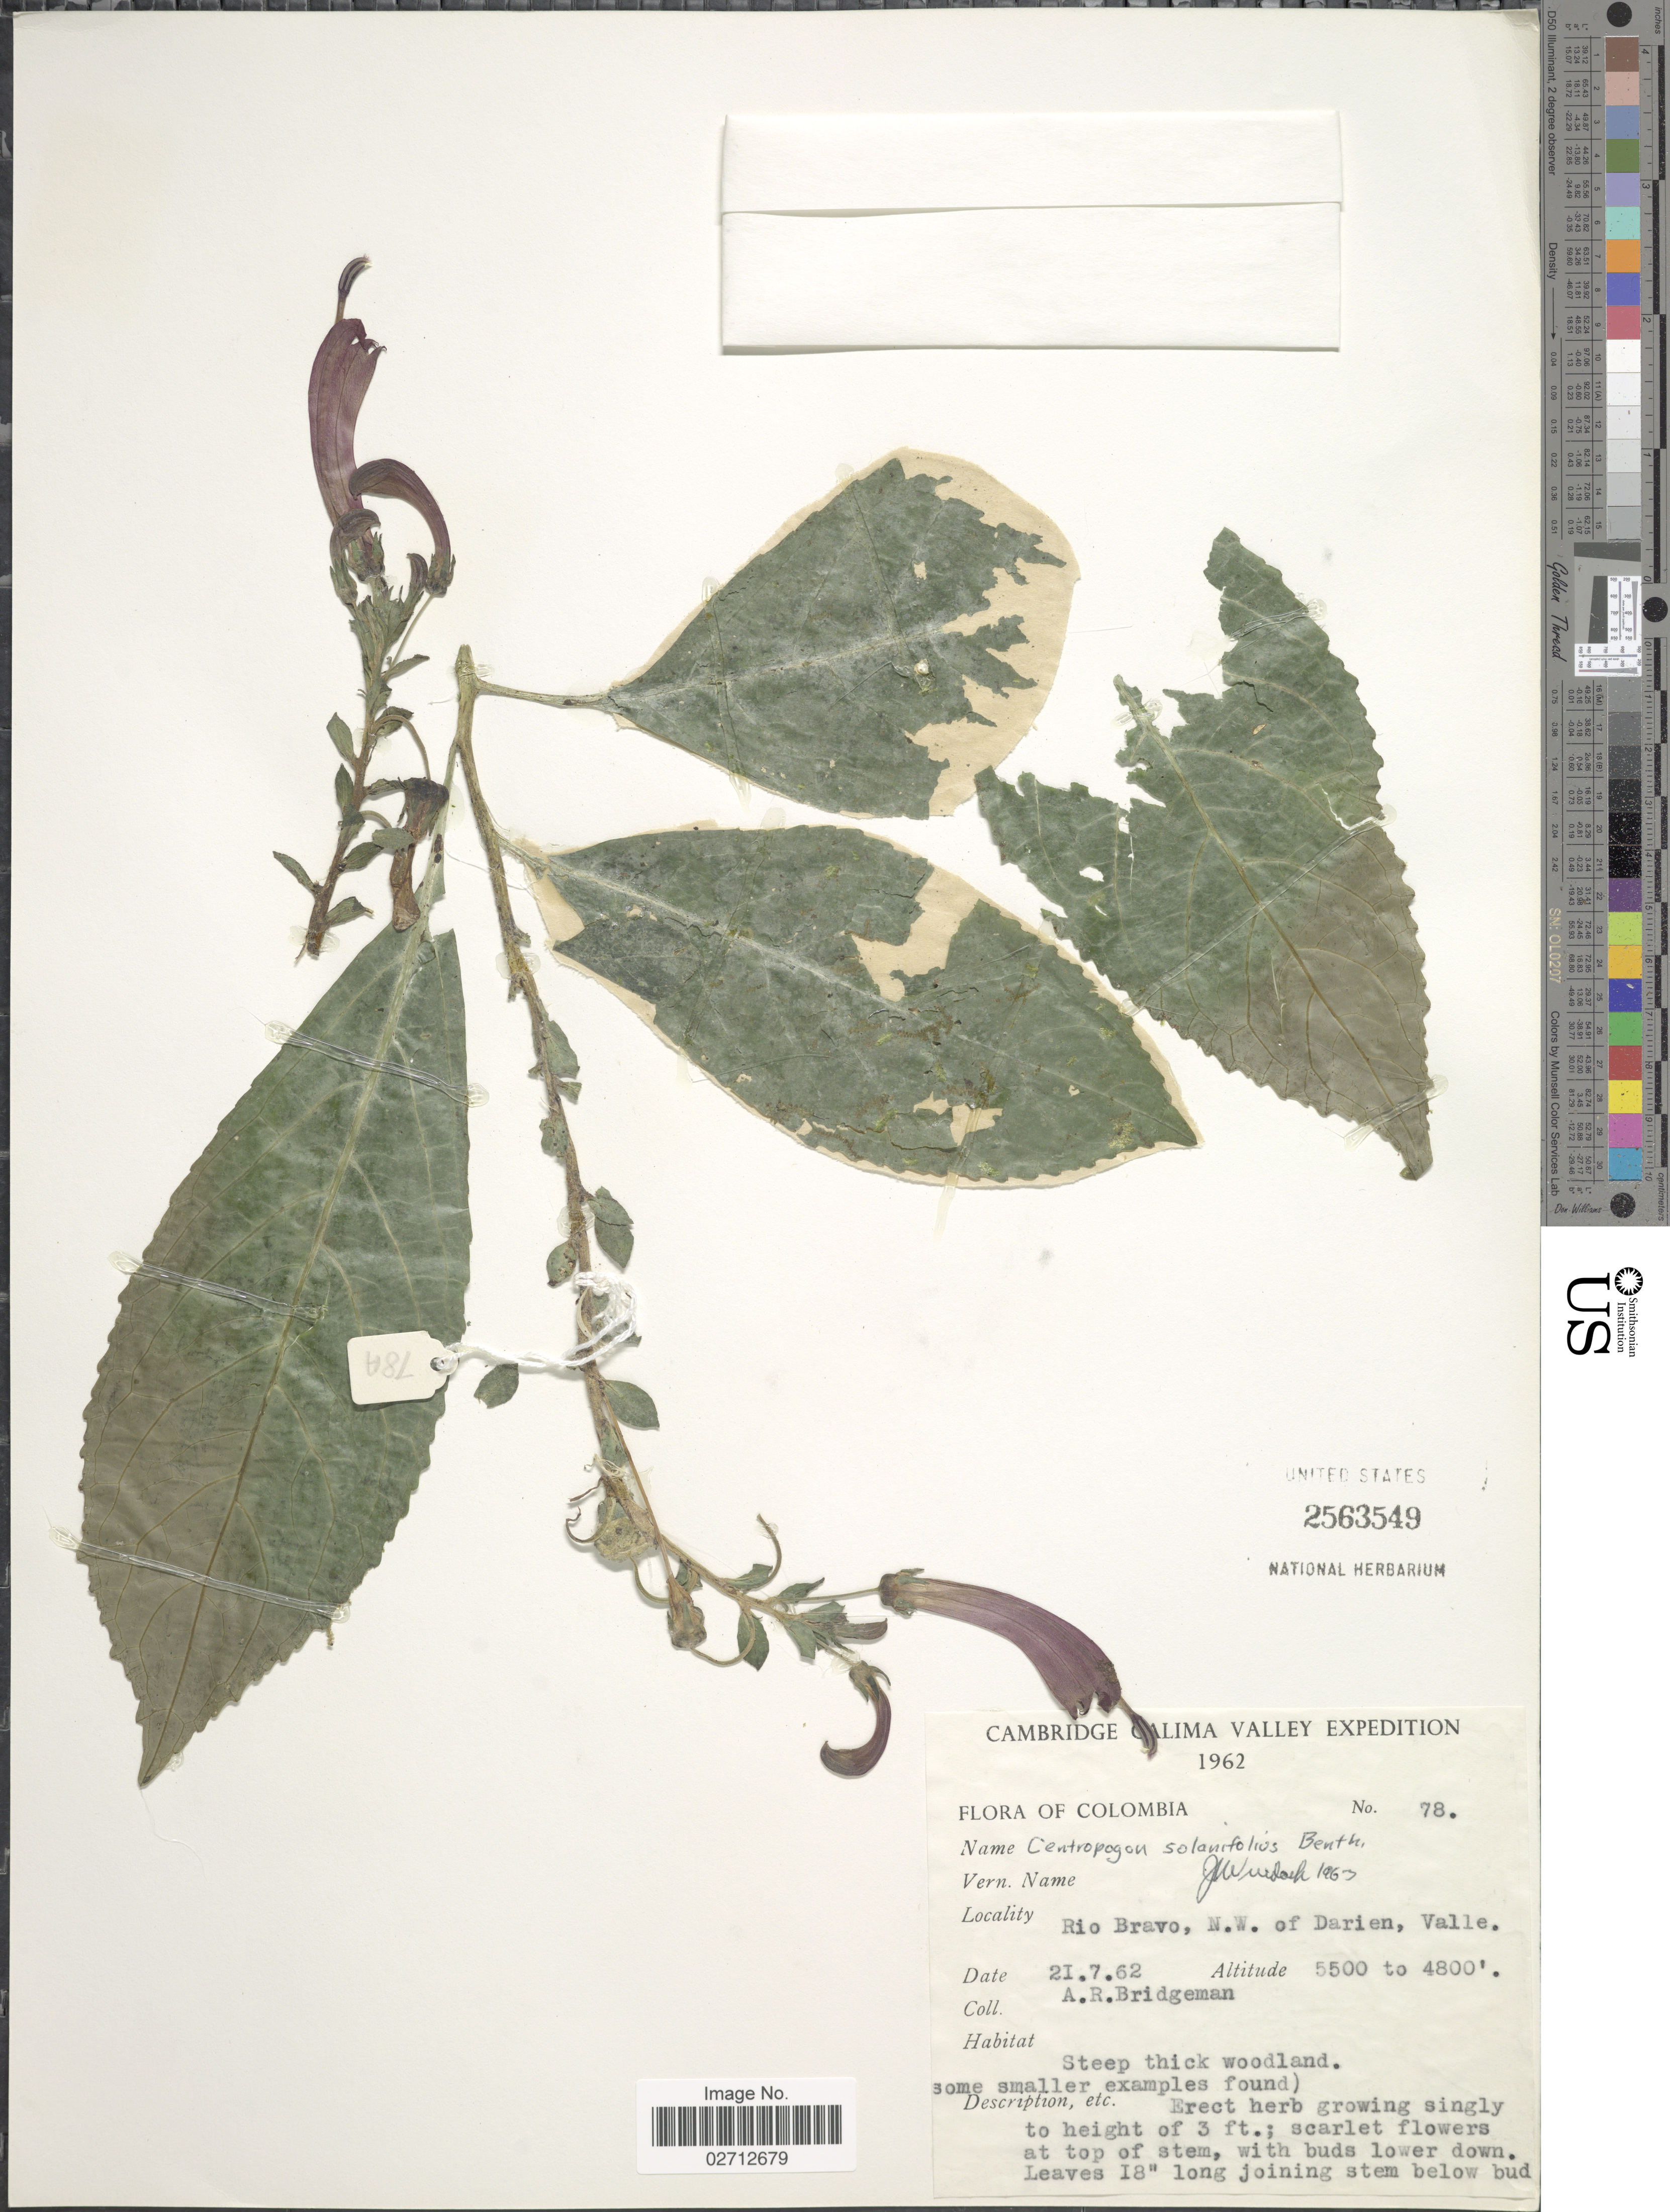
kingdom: Plantae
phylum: Tracheophyta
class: Magnoliopsida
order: Asterales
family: Campanulaceae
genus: Centropogon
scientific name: Centropogon solanifolius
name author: Benth.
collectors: A. Bridgeman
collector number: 78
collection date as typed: Transcribed d/m/y: 21/7/62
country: Colombia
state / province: Valle del Cauca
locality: Cambridge Calima Valley, Rio Bravo, N.W. of Darien, Valle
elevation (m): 1463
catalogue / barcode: US 2563549